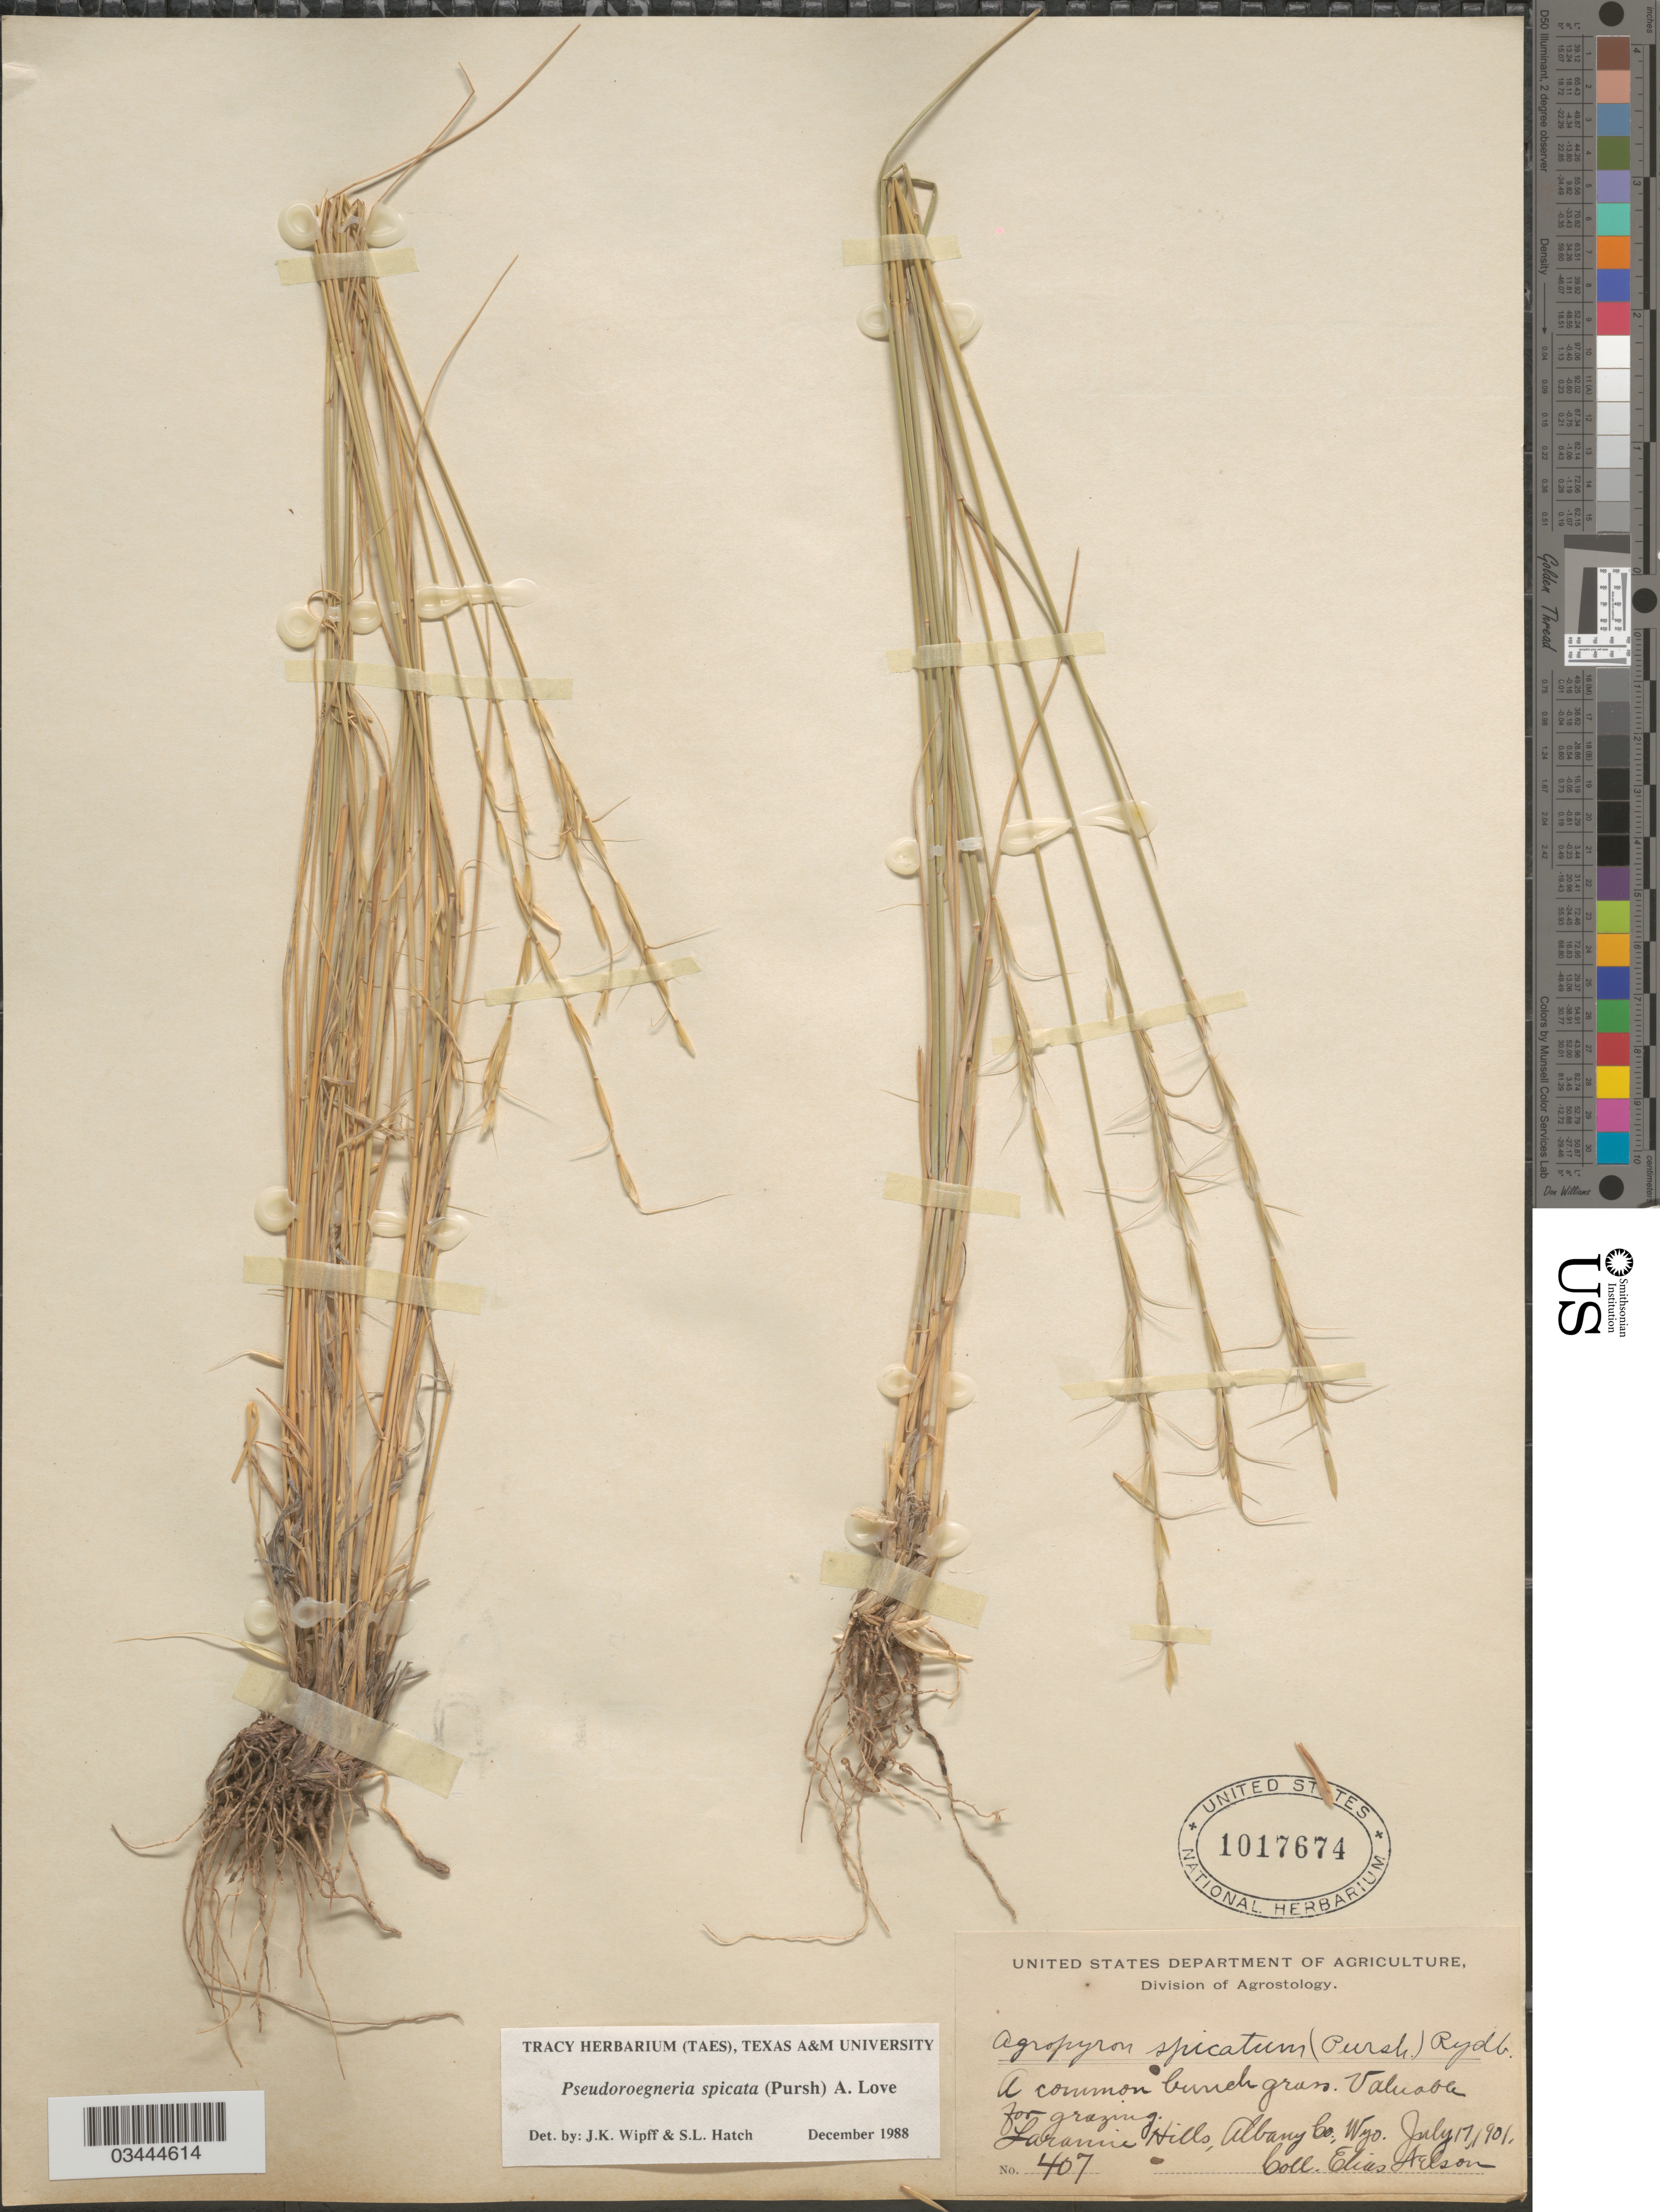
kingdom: Plantae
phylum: Tracheophyta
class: Liliopsida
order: Poales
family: Poaceae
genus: Pseudoroegneria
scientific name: Pseudoroegneria spicata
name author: (Pursh) Á. Löve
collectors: E. Nelson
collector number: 407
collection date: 1901-07-17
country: United States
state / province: Wyoming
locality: Laramie Hills, Albany Co.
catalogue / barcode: US 1017674